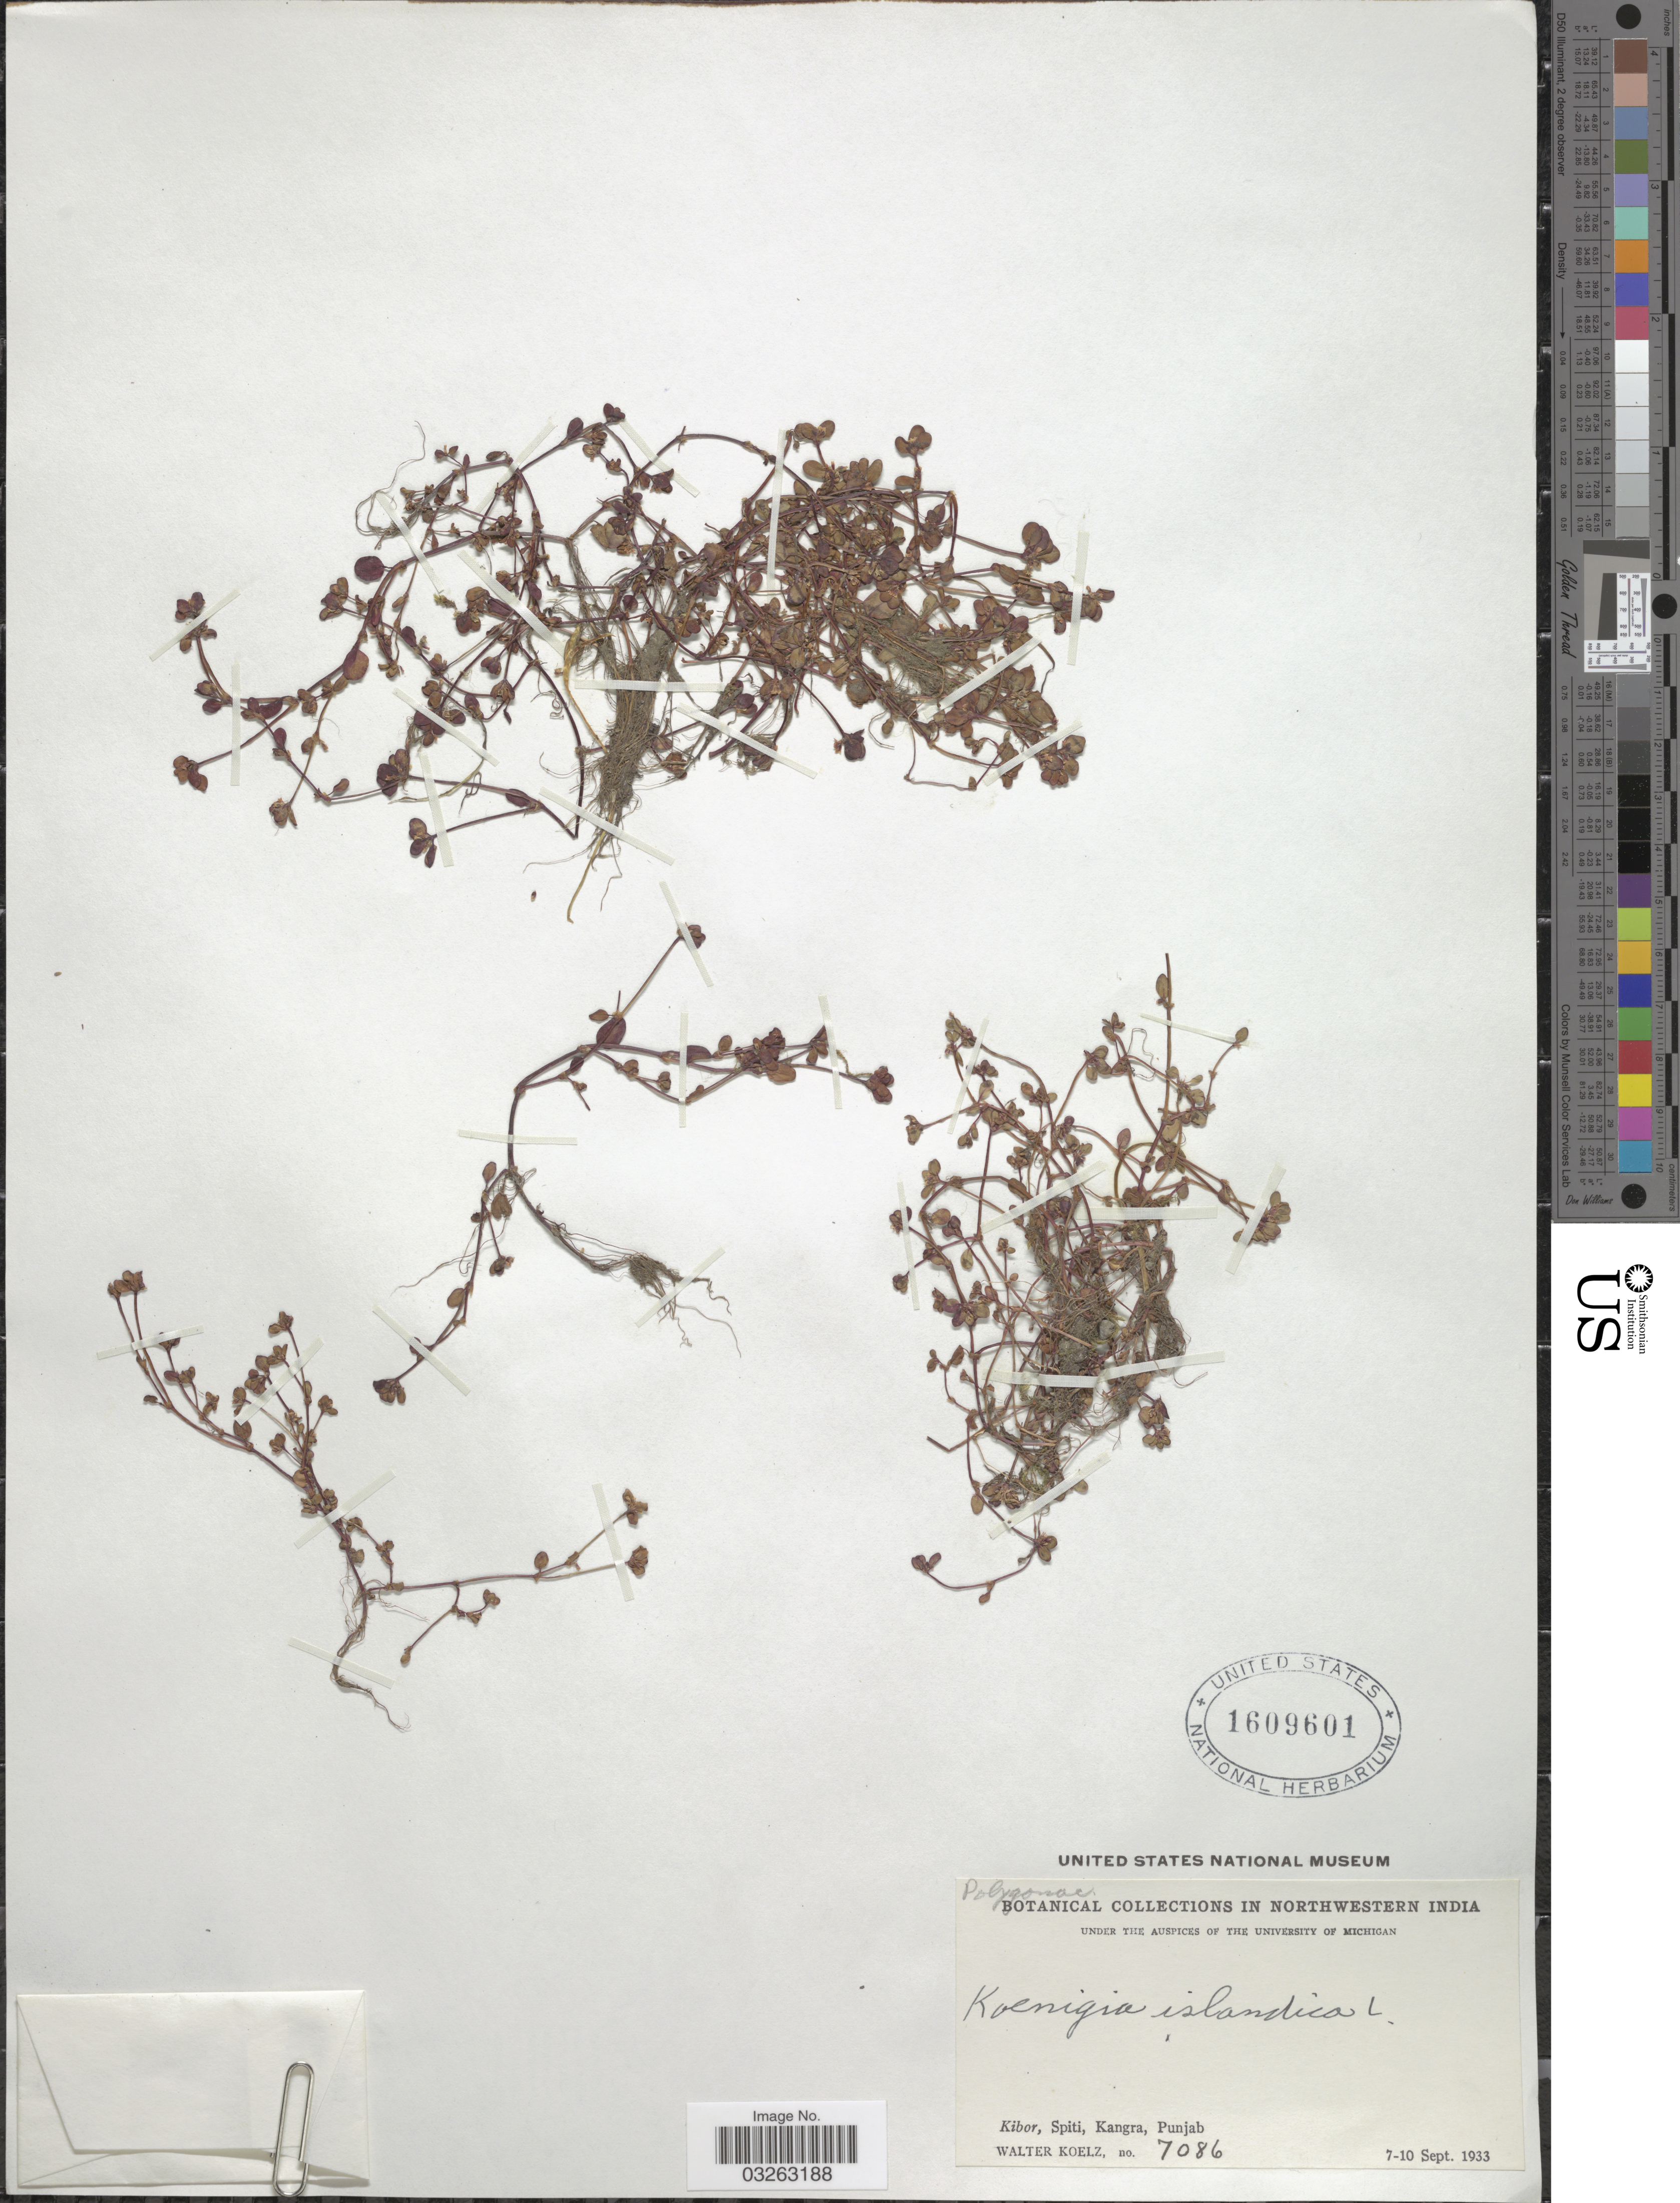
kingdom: Plantae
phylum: Tracheophyta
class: Magnoliopsida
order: Caryophyllales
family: Polygonaceae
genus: Koenigia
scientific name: Koenigia islandica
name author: L.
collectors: W. N. Koelz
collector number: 7086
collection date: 1933-09-07/1933-09-10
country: India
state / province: Punjab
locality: Northwestern India, Kibor, Spiti, Kangra.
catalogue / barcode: US 1609601